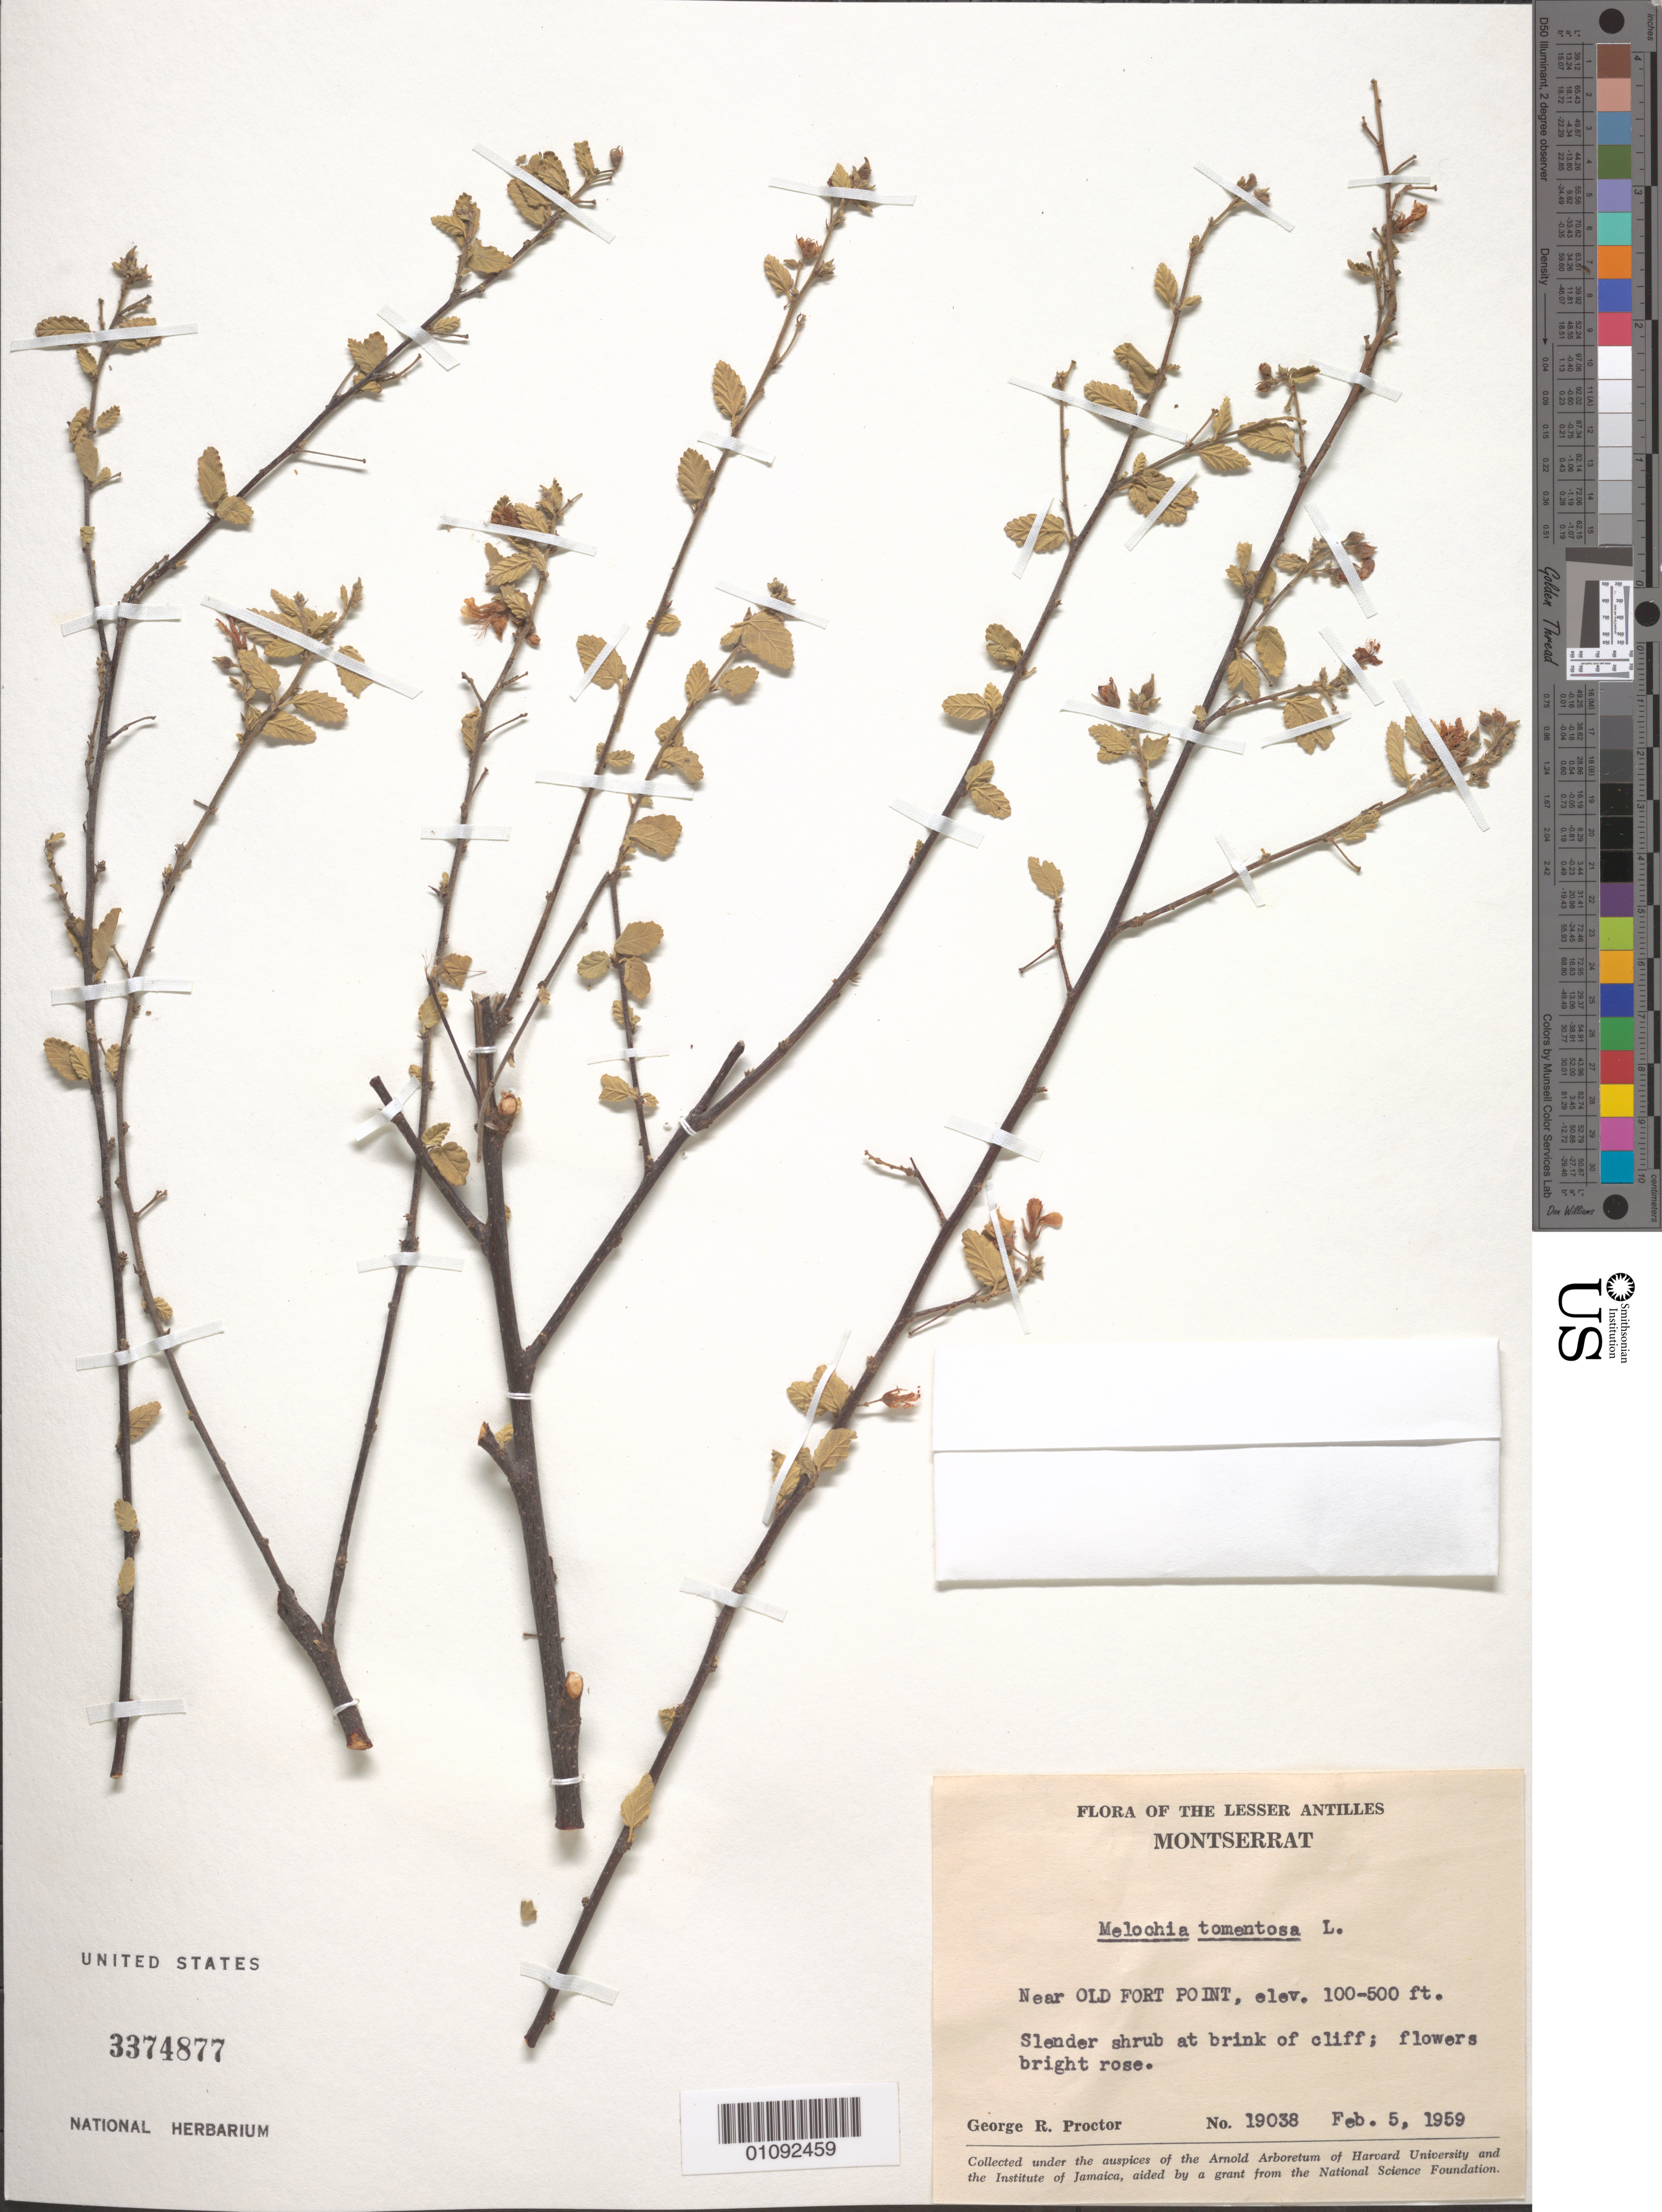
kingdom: Plantae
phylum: Tracheophyta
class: Magnoliopsida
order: Malvales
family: Malvaceae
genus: Melochia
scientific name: Melochia tomentosa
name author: L.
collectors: G. R. Proctor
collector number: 19038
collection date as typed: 05 Feb 1959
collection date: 1959-02-05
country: Montserrat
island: Montserrat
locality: Near Old Fort Point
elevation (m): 30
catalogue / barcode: US 3374877